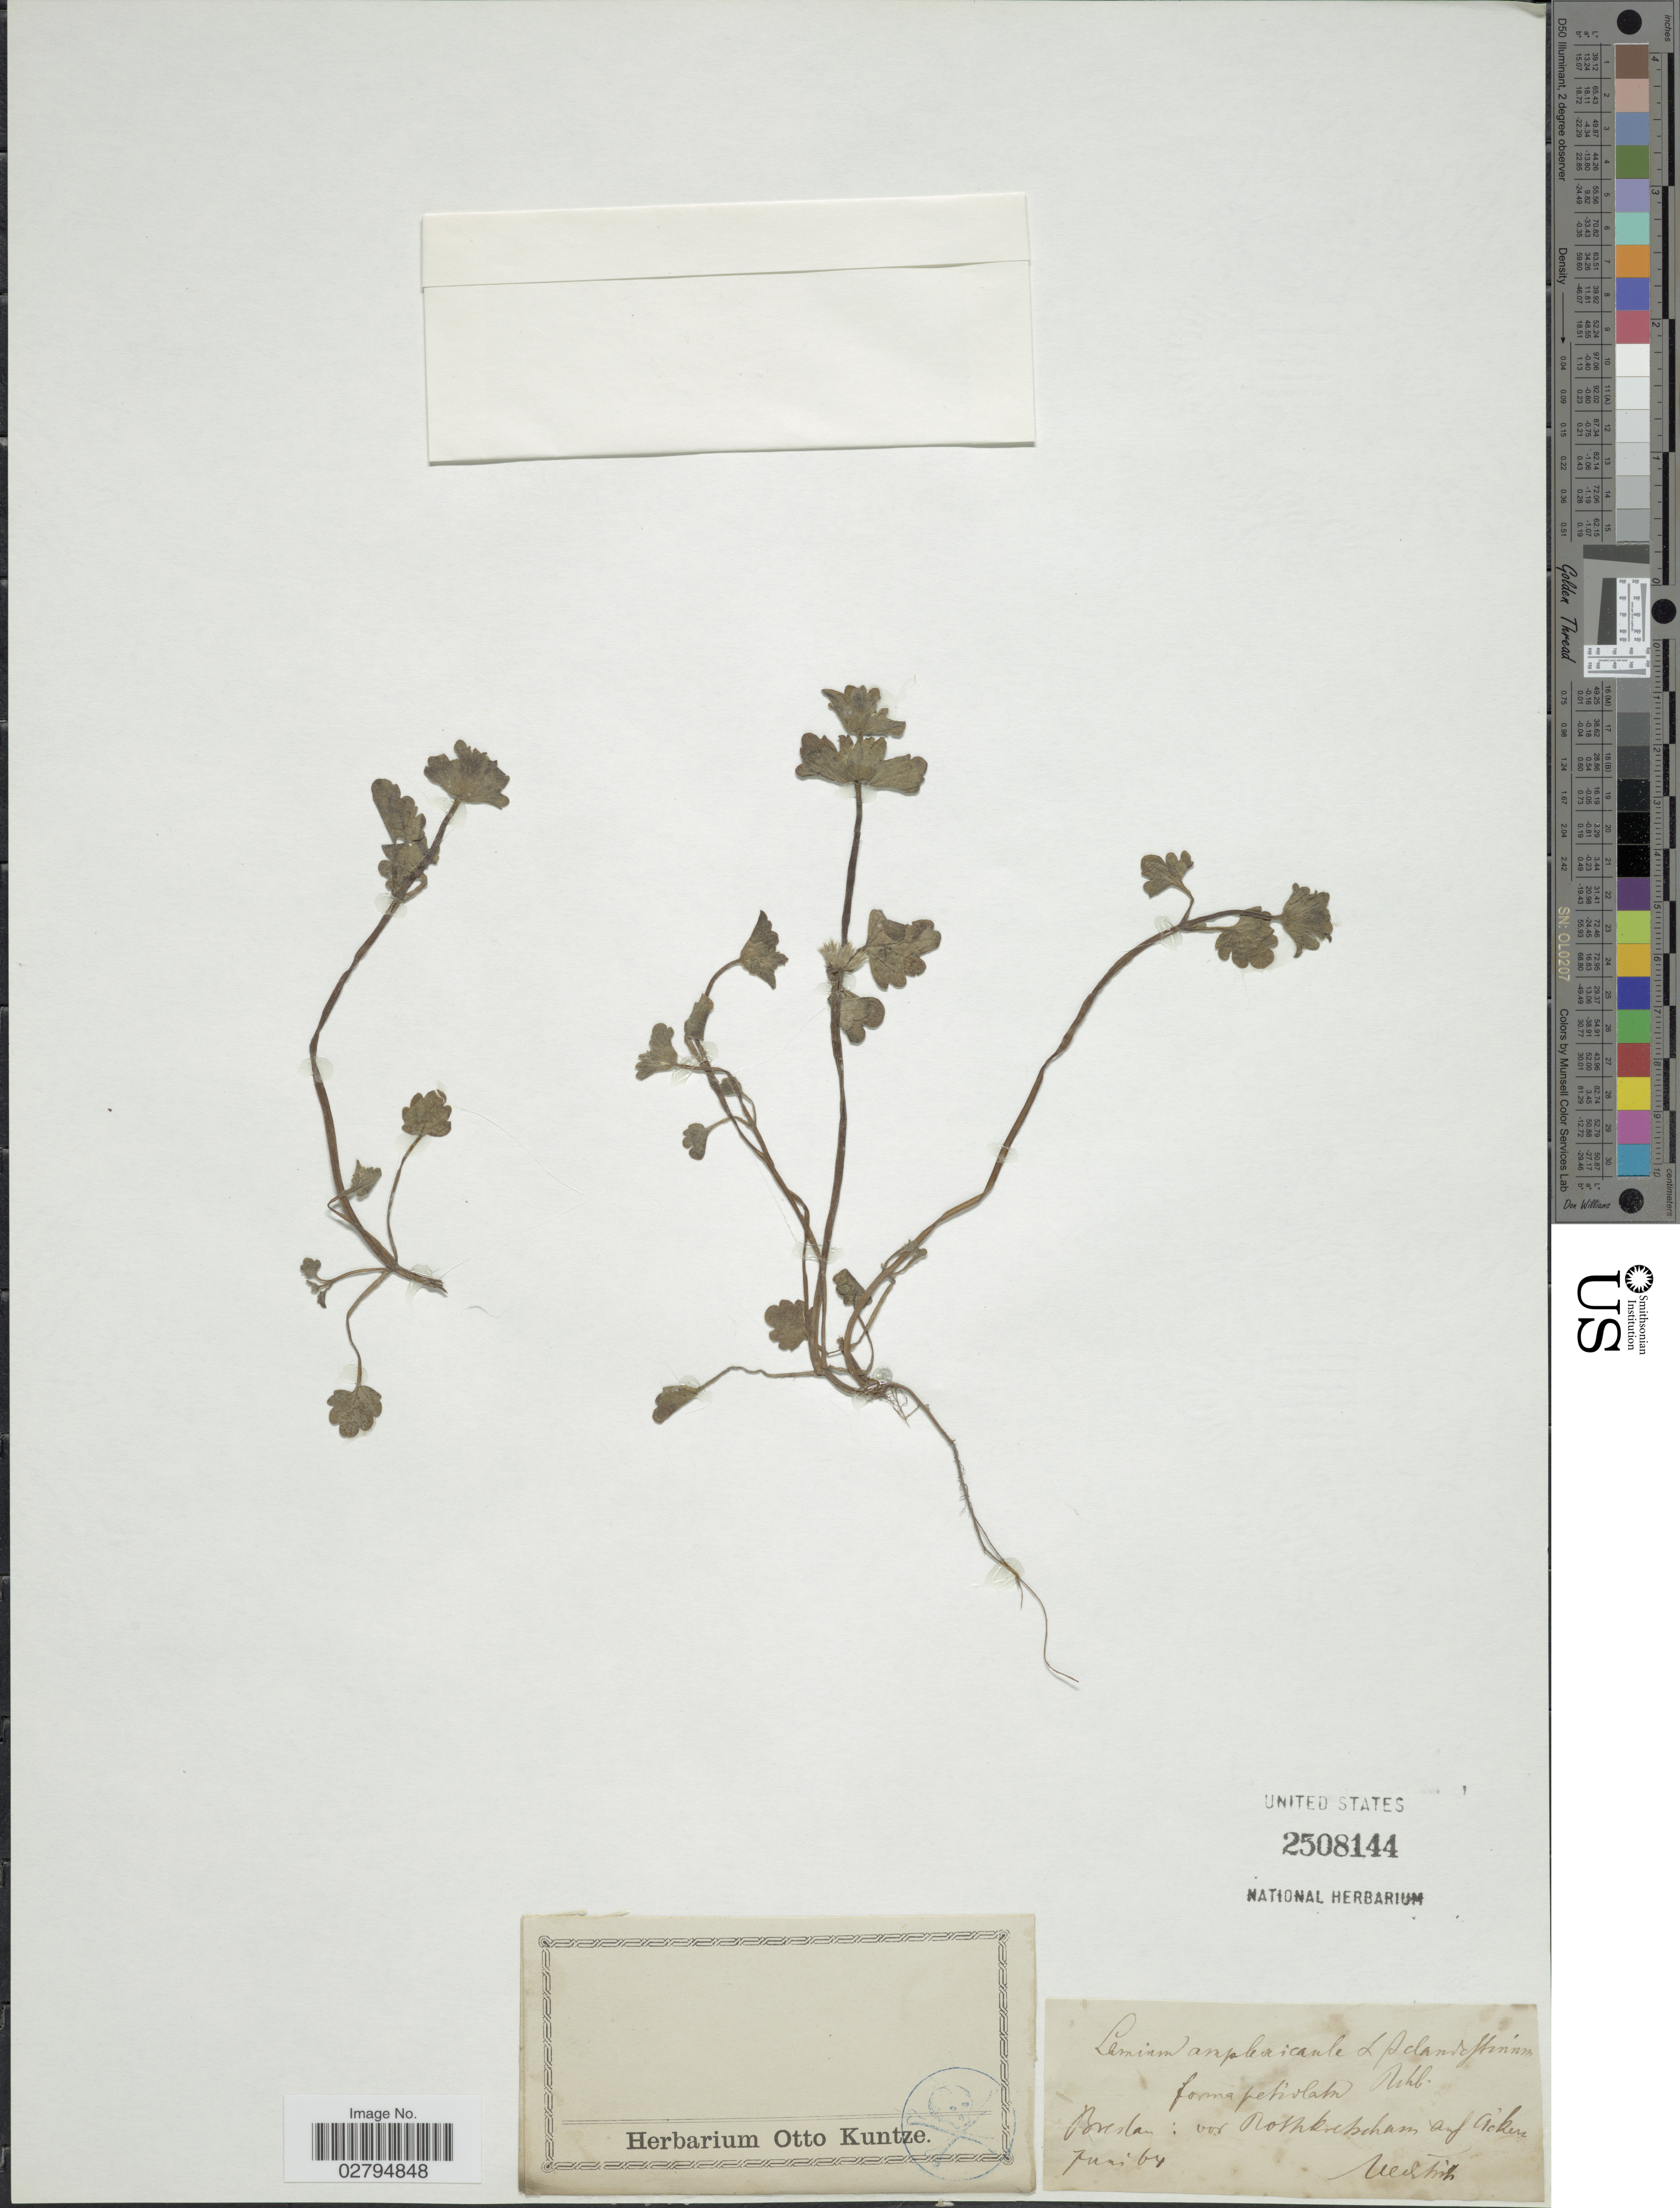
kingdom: Plantae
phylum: Tracheophyta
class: Magnoliopsida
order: Lamiales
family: Lamiaceae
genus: Lamium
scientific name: Lamium amplexicaule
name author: L.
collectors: Uechtritz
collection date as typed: Transcribed d/m/y: /6/64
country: Poland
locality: Breslau: vor Rothkrebcham auf Ackers [interpreted]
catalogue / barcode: US 2508144